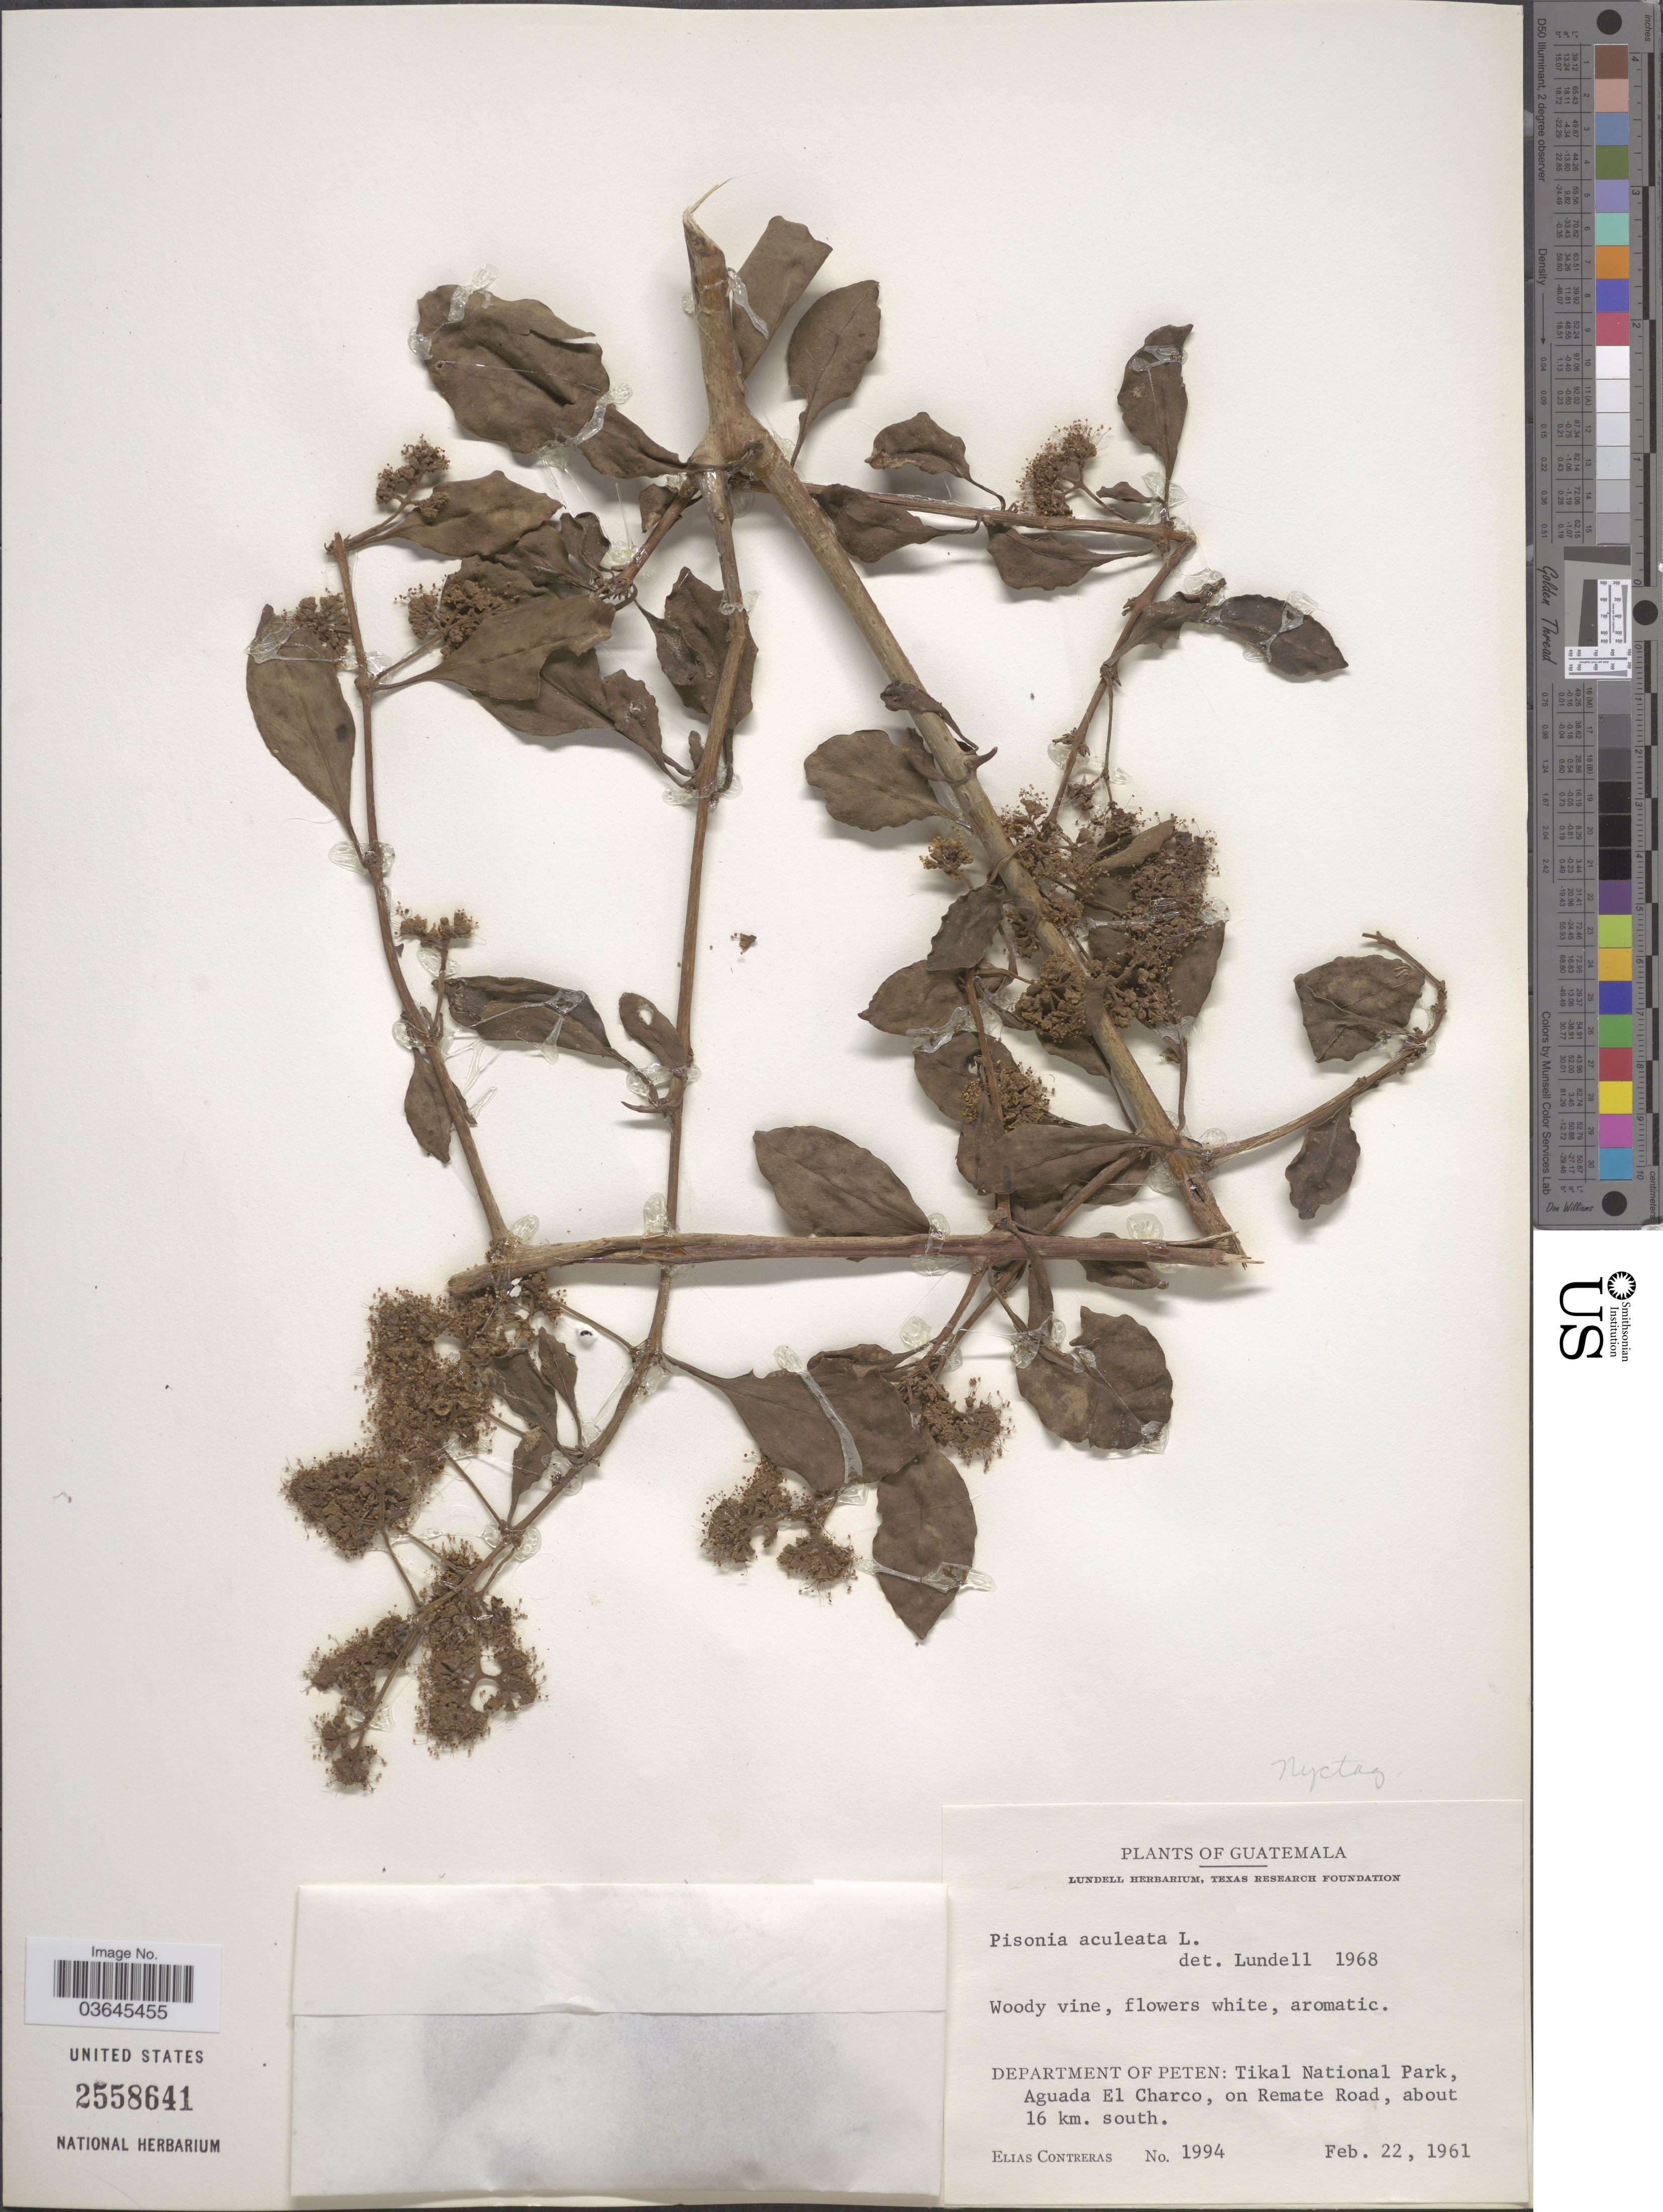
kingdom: Plantae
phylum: Tracheophyta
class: Magnoliopsida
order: Caryophyllales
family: Nyctaginaceae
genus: Pisonia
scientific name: Pisonia aculeata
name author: L.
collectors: E. Contreras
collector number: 1994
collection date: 1961-02-22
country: Guatemala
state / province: El Petén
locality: Department of Peten: Tikal National Park, Aguada El Charco, on Remate Road, about 16 km. south.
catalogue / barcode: US 2558641